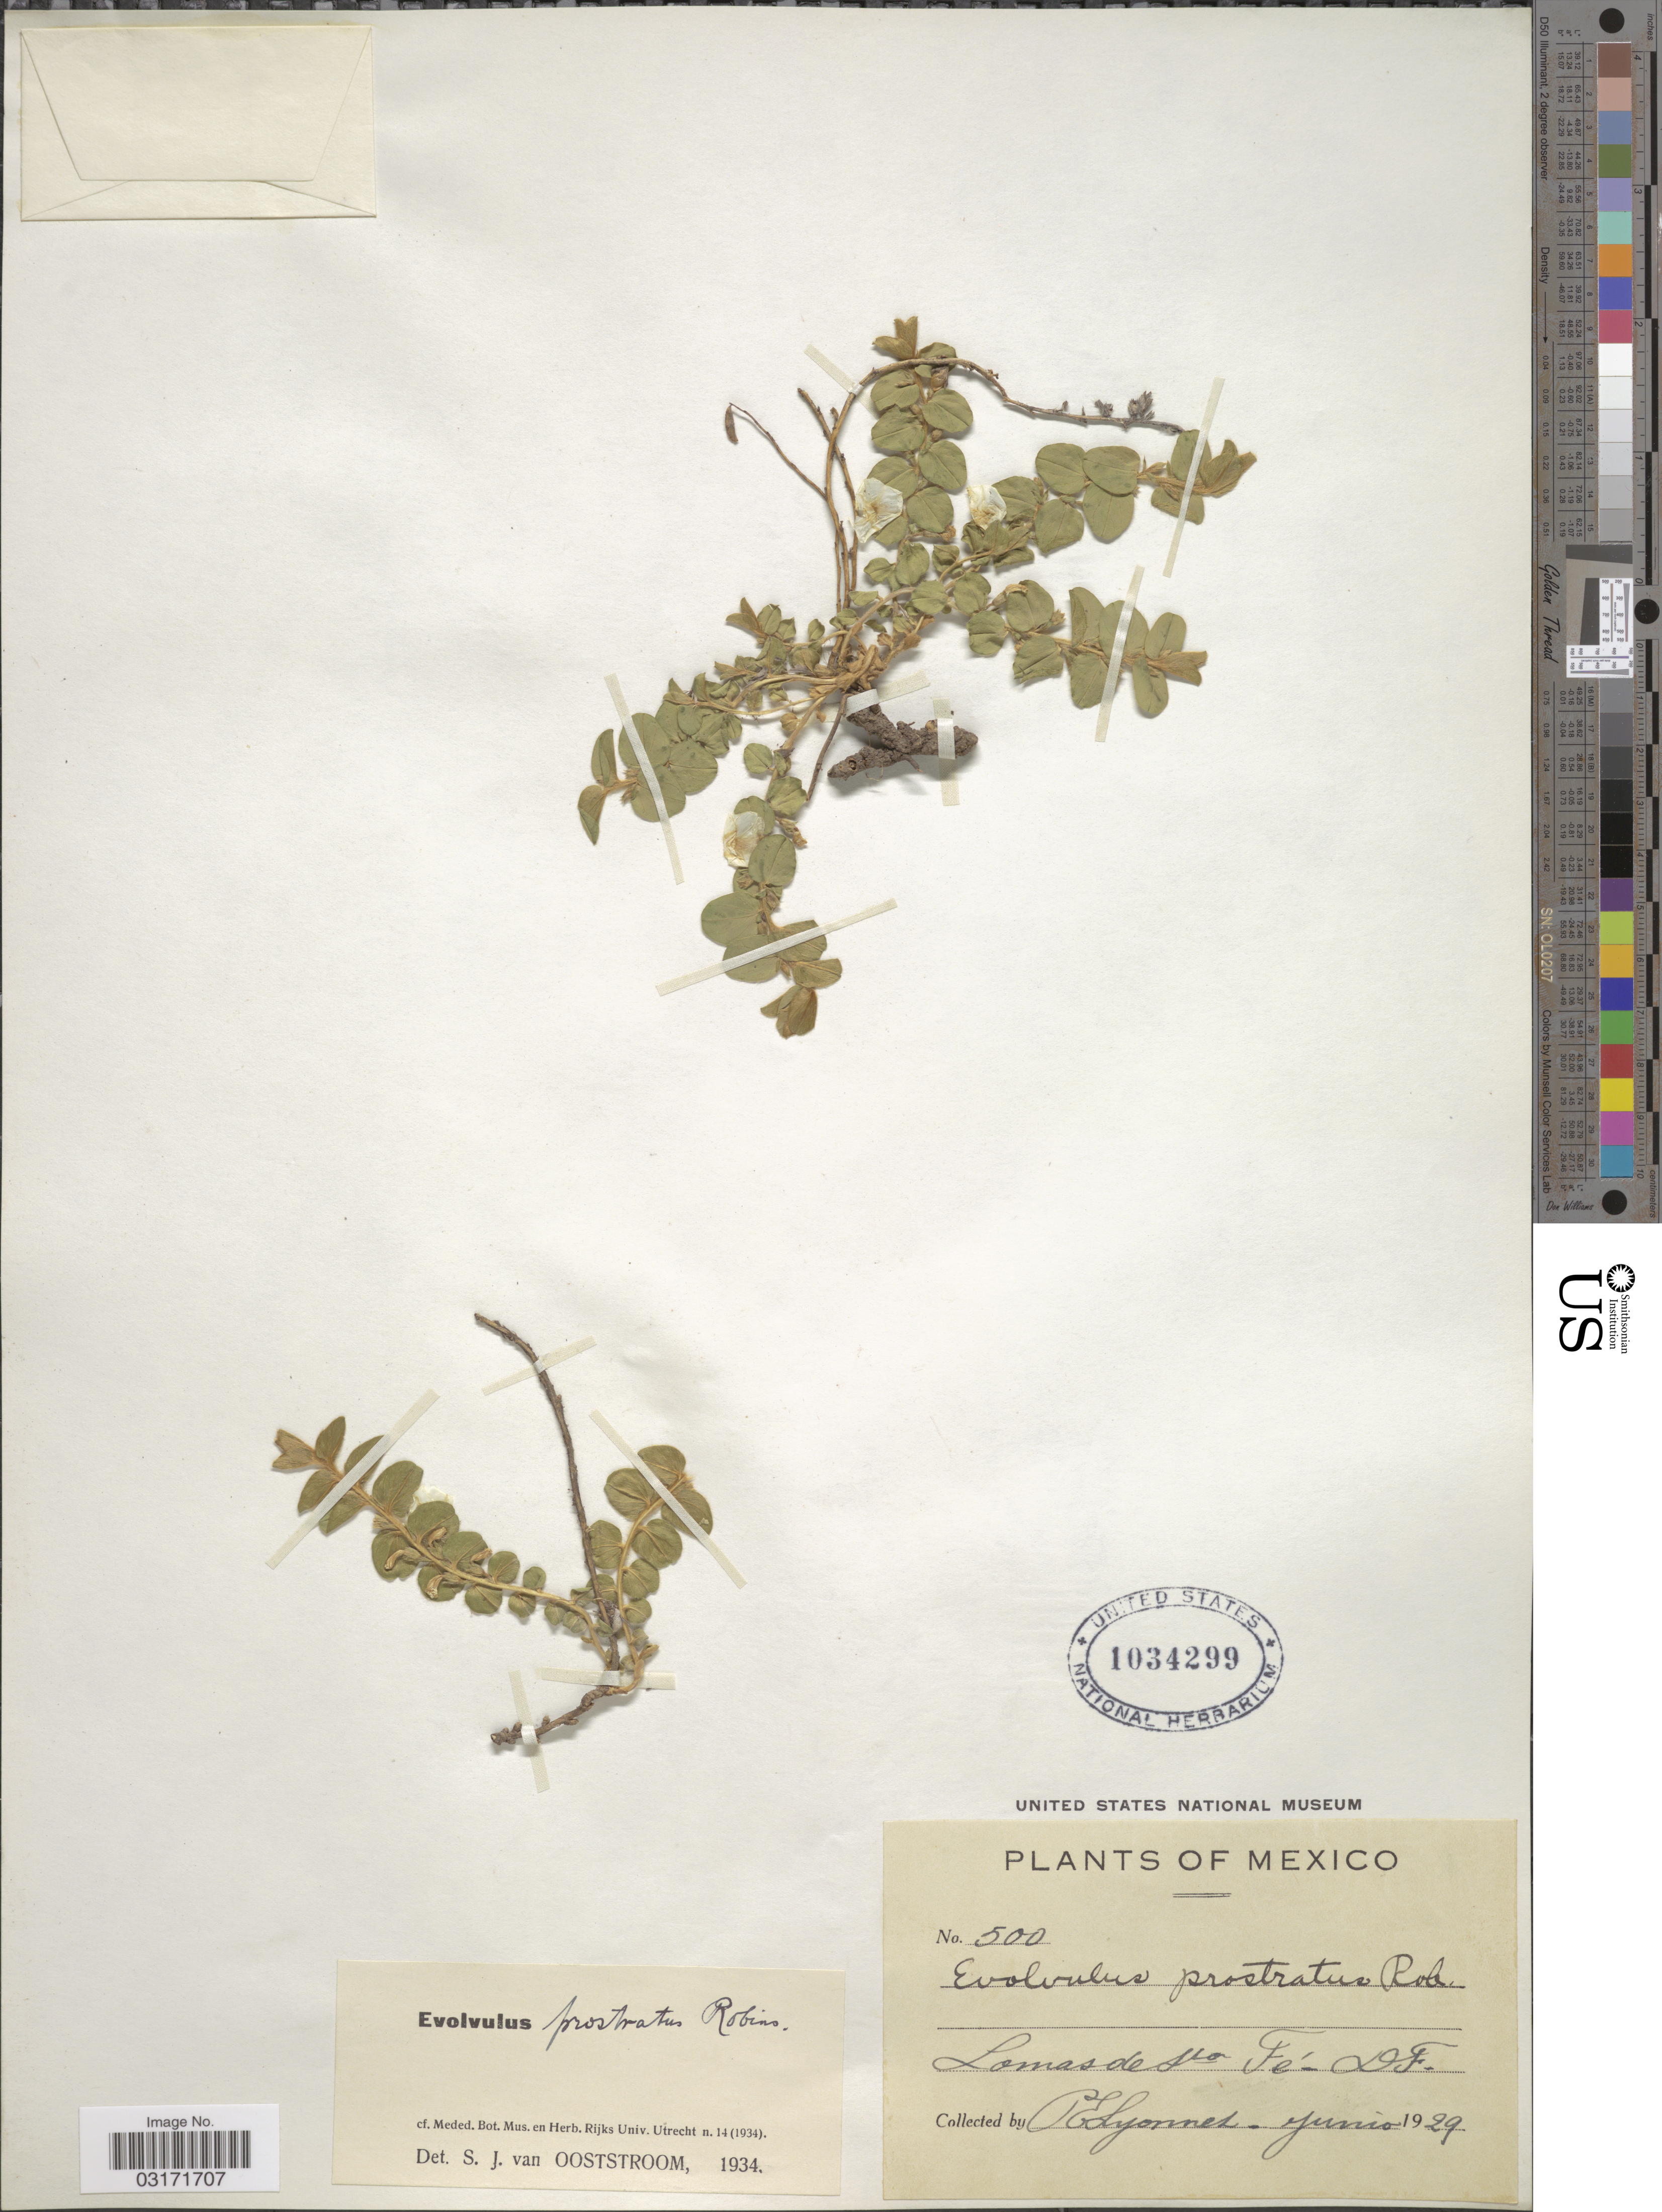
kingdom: Plantae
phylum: Tracheophyta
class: Magnoliopsida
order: Solanales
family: Convolvulaceae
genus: Evolvulus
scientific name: Evolvulus prostratus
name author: B.L. Rob.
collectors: P. Lyonnet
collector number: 500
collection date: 1929-06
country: Mexico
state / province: Distrito Federal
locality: Lomas de Sta Fé.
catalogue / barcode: US 1034299